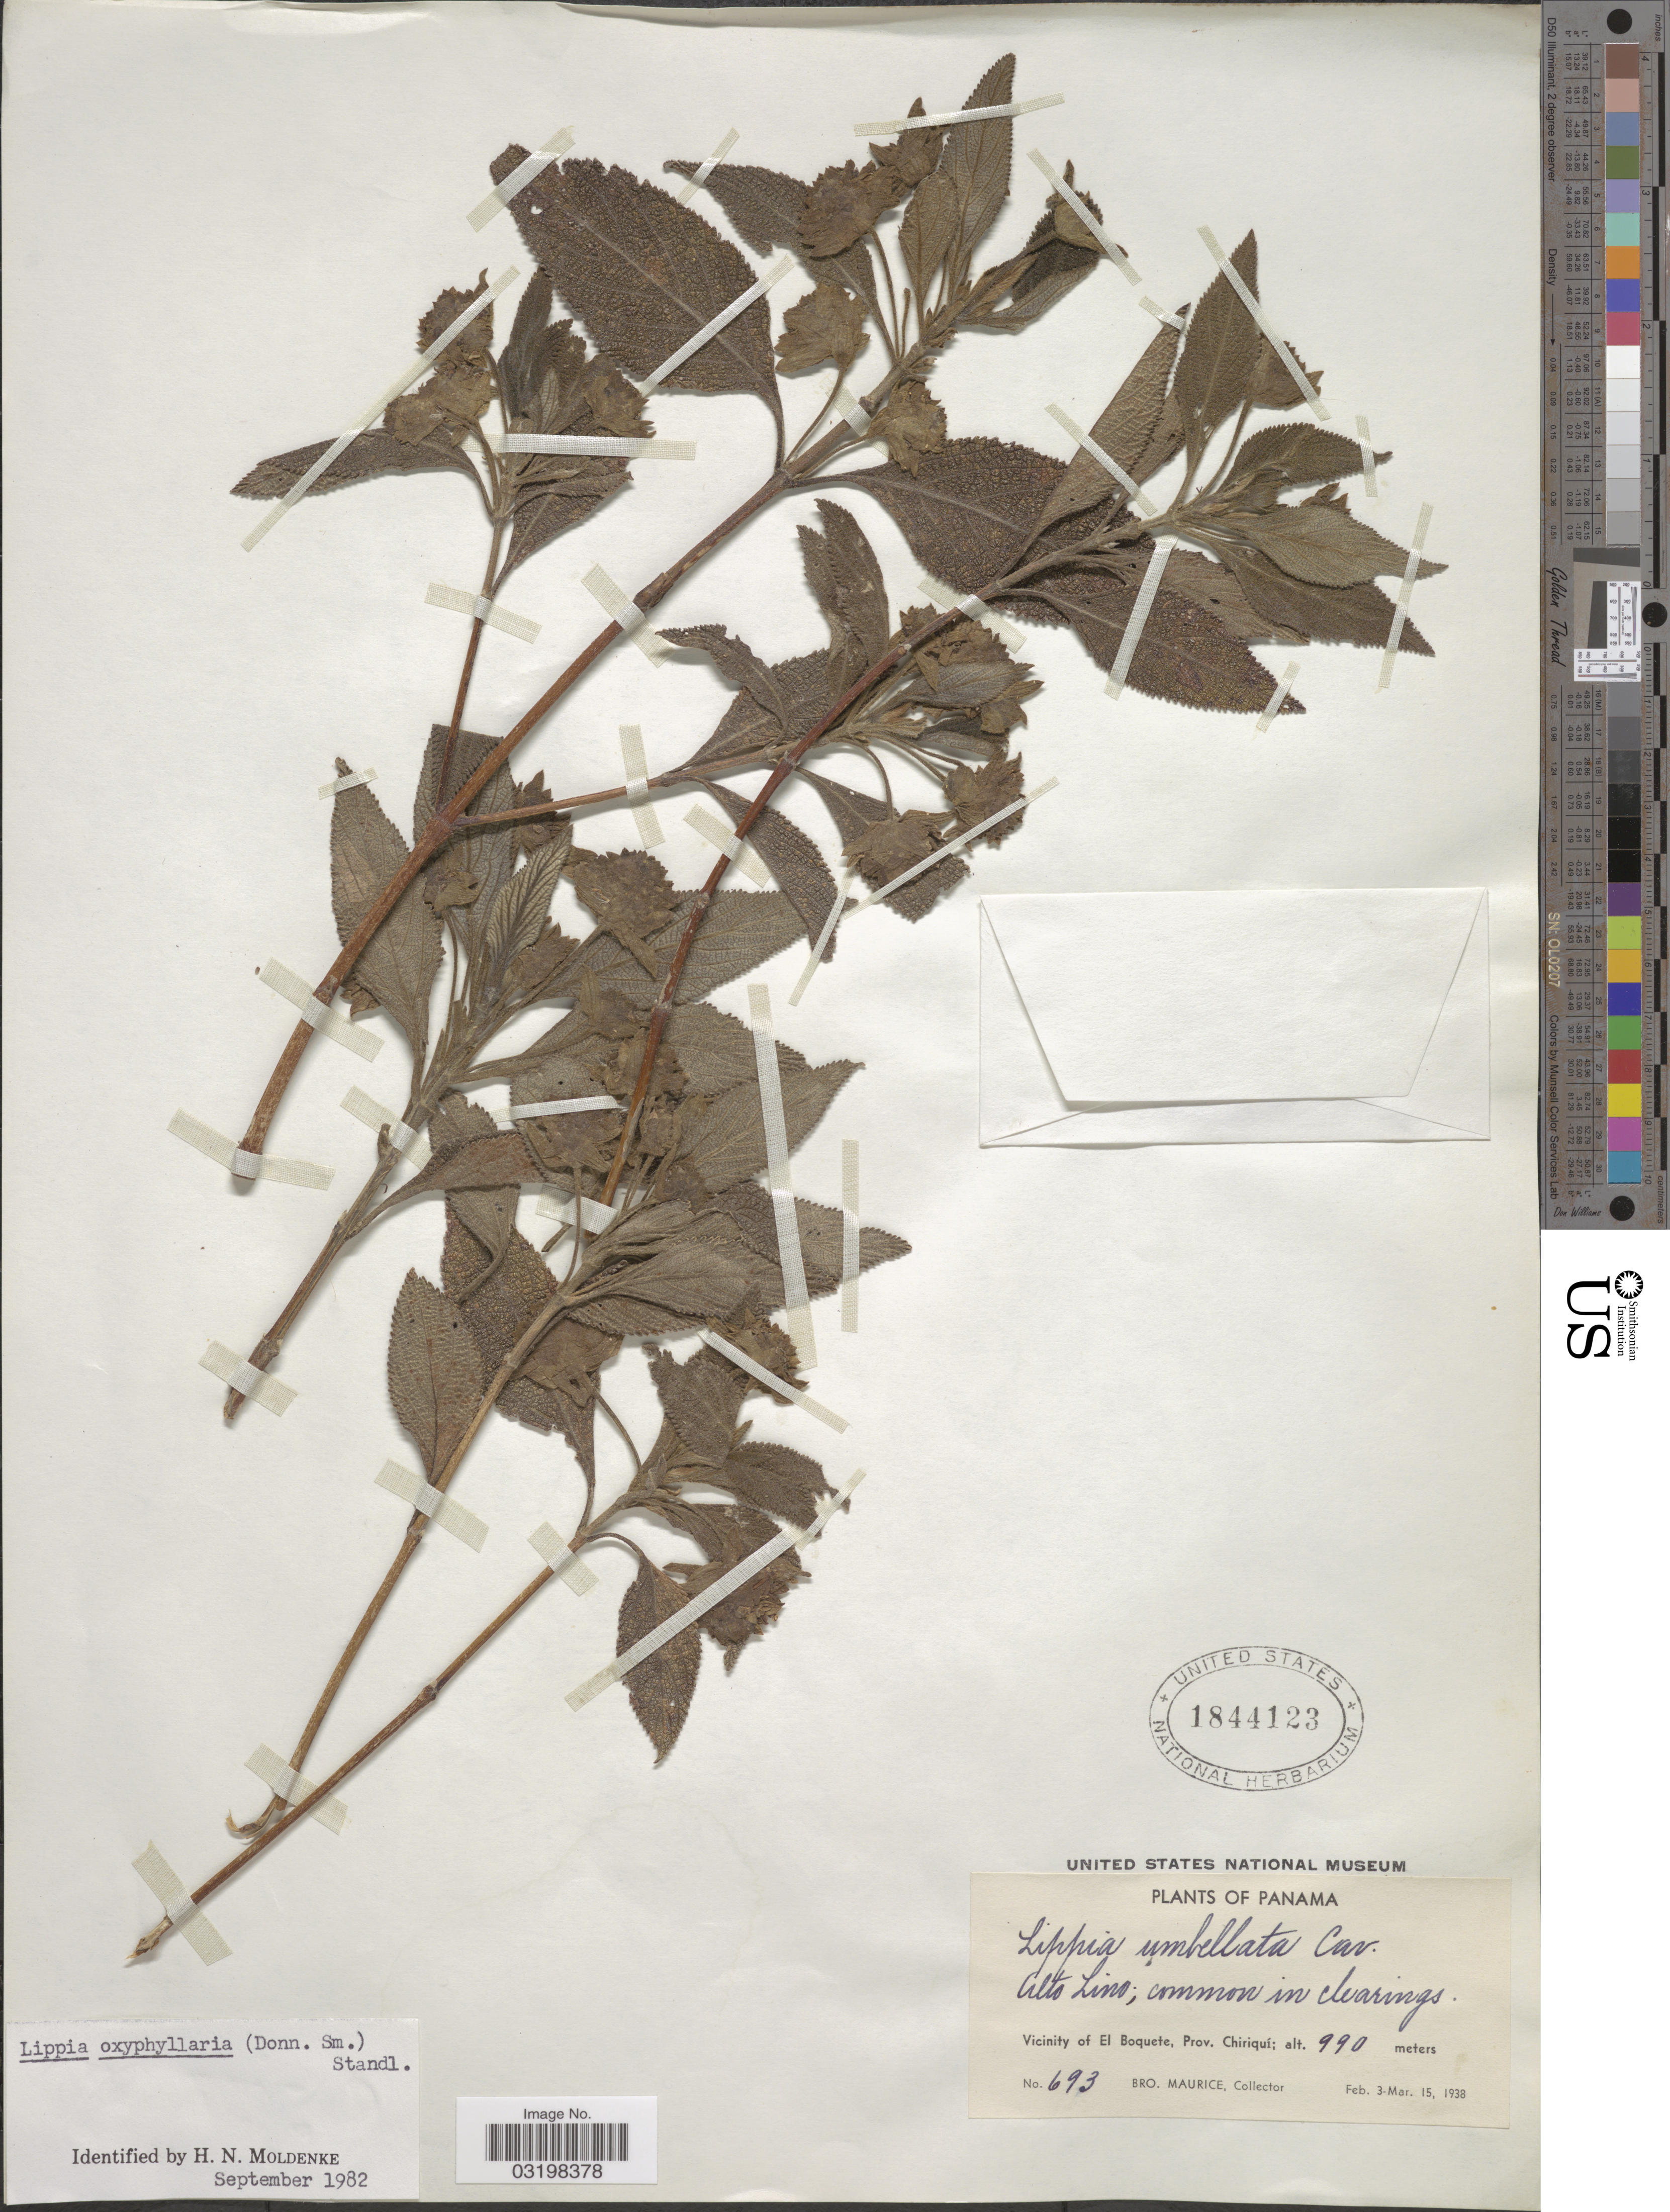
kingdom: Plantae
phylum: Tracheophyta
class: Magnoliopsida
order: Lamiales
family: Verbenaceae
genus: Lippia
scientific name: Lippia oxyphyllaria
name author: (Donn. Sm.) Standl.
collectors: B. Maurice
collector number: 693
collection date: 1938-02-03/1938-03-15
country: Panama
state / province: Chiriqui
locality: Vicinity of El Boquete. Alto Lino.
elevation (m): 990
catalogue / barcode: US 1844123